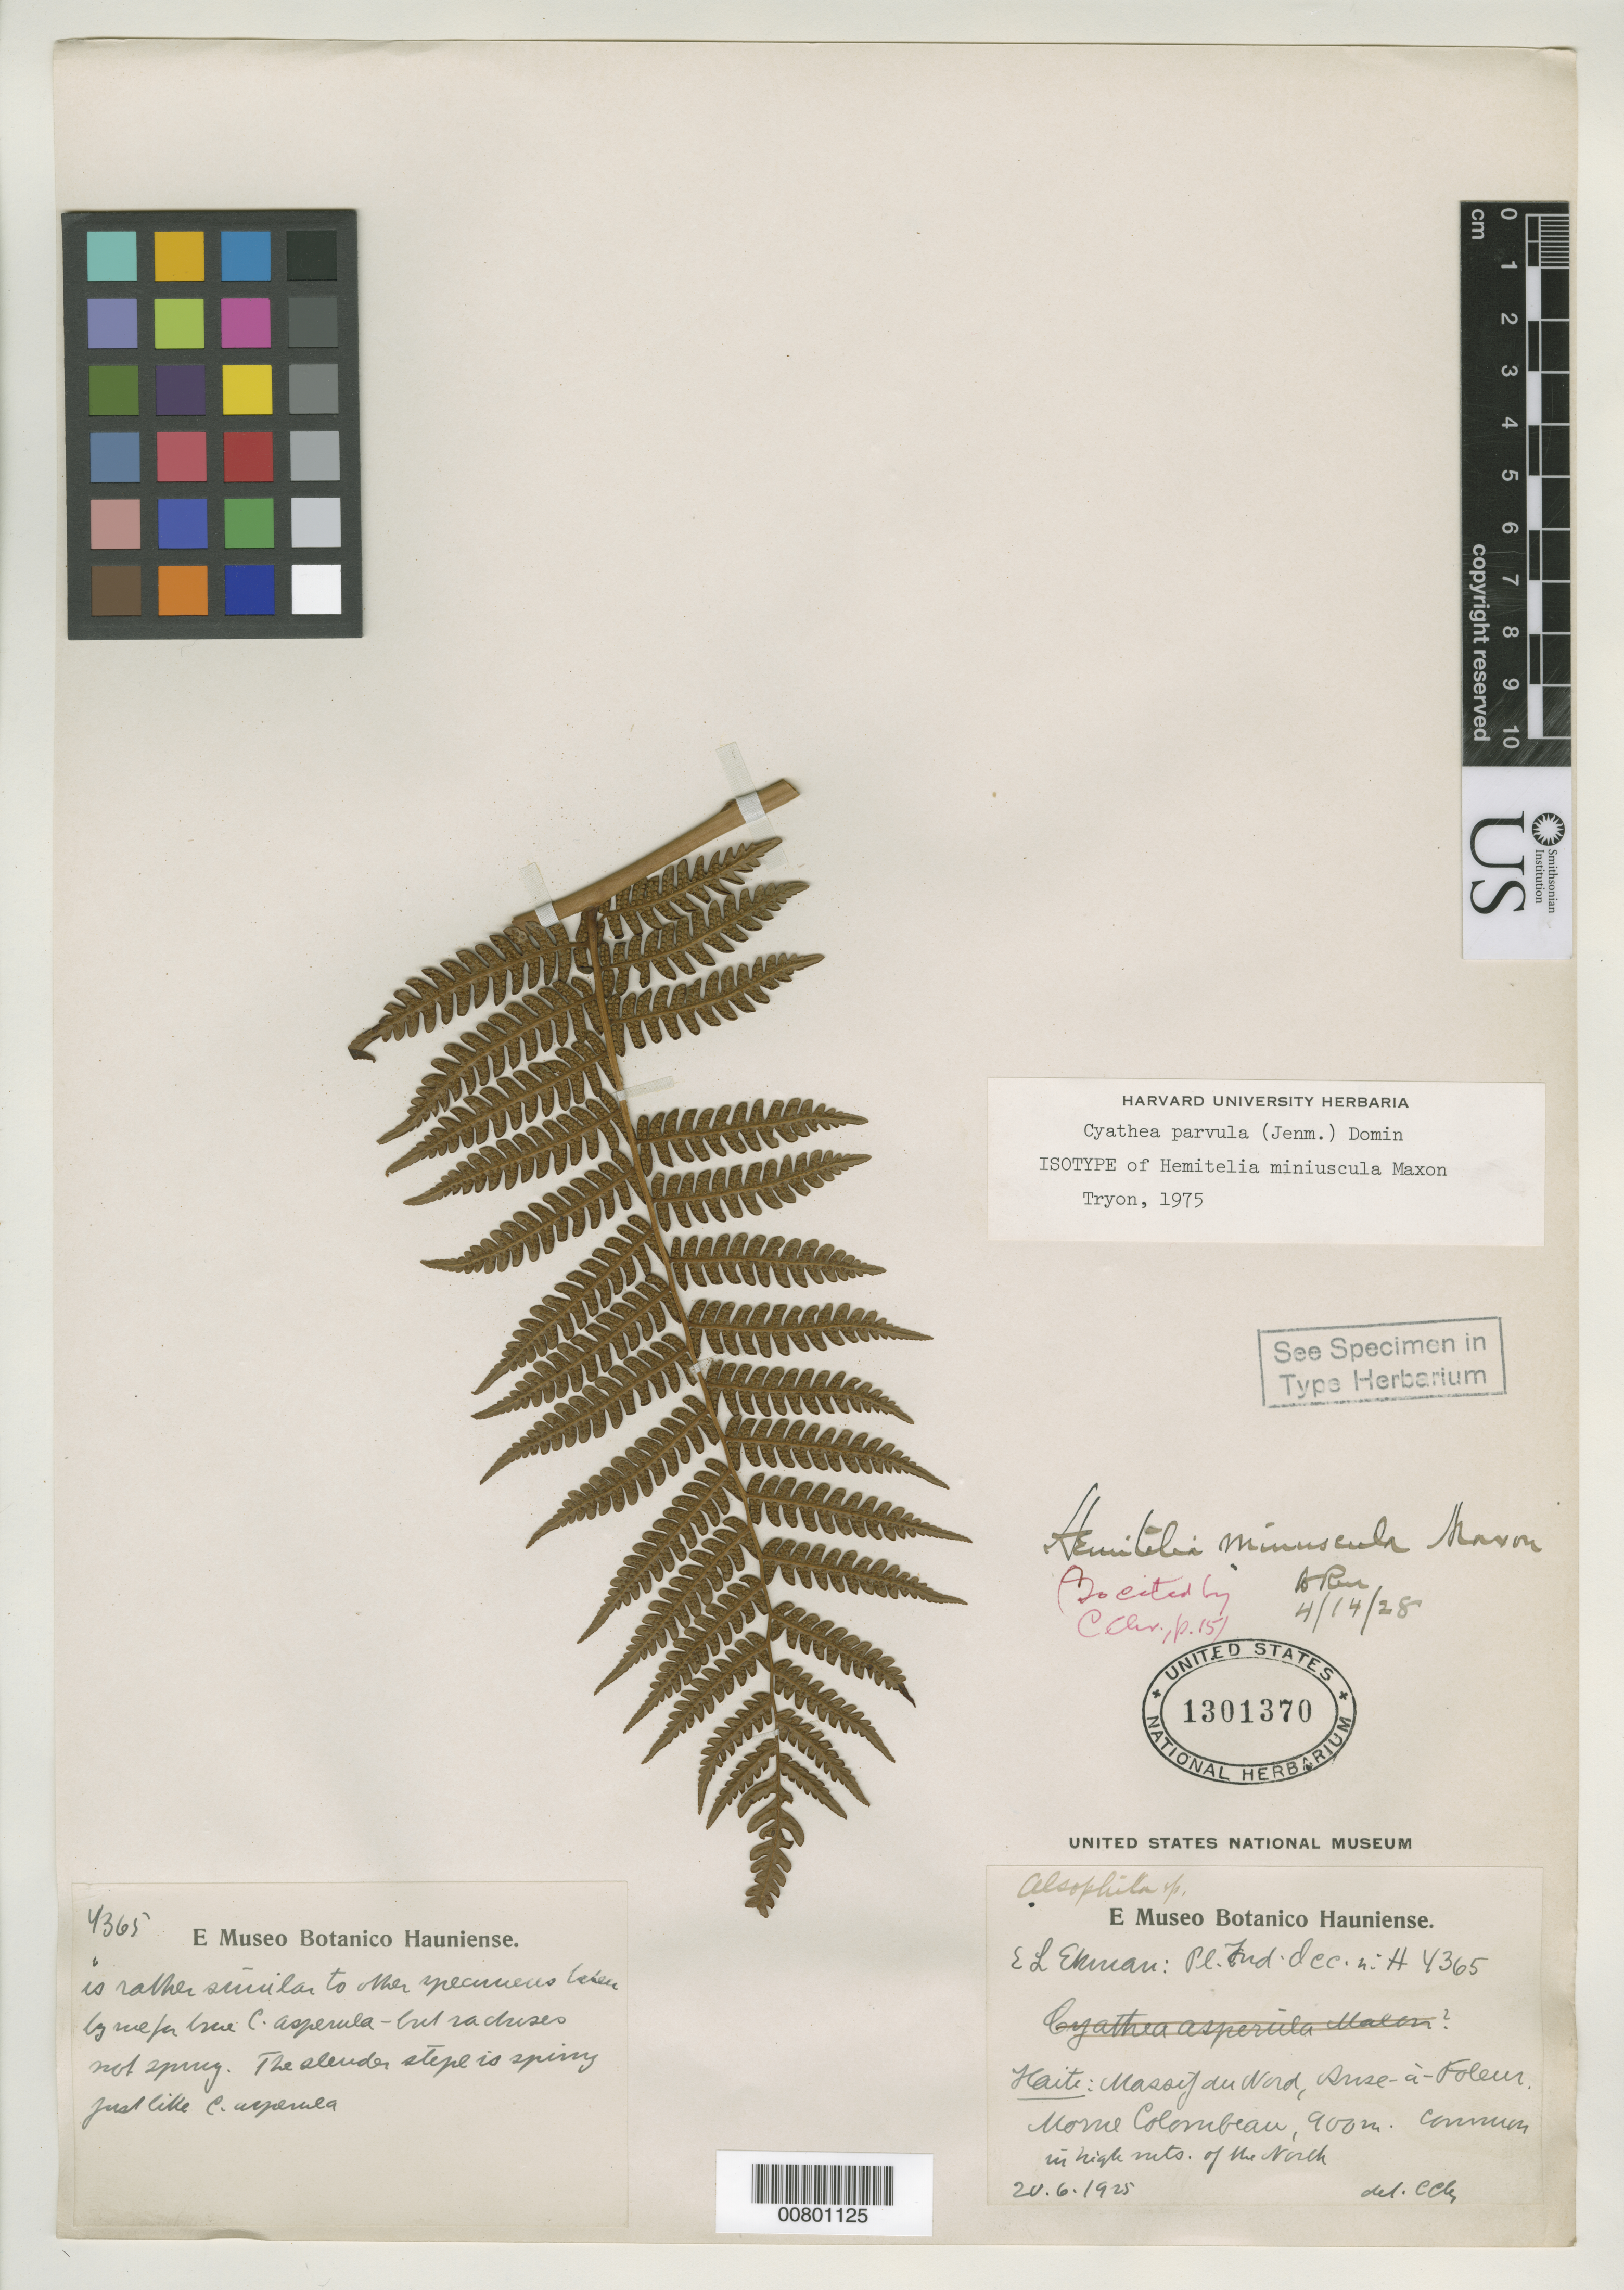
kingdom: Plantae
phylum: Tracheophyta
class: Polypodiopsida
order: Cyatheales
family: Cyatheaceae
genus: Hemitelia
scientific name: Hemitelia minuscula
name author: Maxon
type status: Isotype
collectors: E. L. Ekman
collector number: H4365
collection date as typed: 20 Jun 1925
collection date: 1925-06-20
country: Haiti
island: Hispaniola Island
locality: Massif du Nord, Anse-a-Foleur, Morne Colombeau.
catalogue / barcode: US 1301370